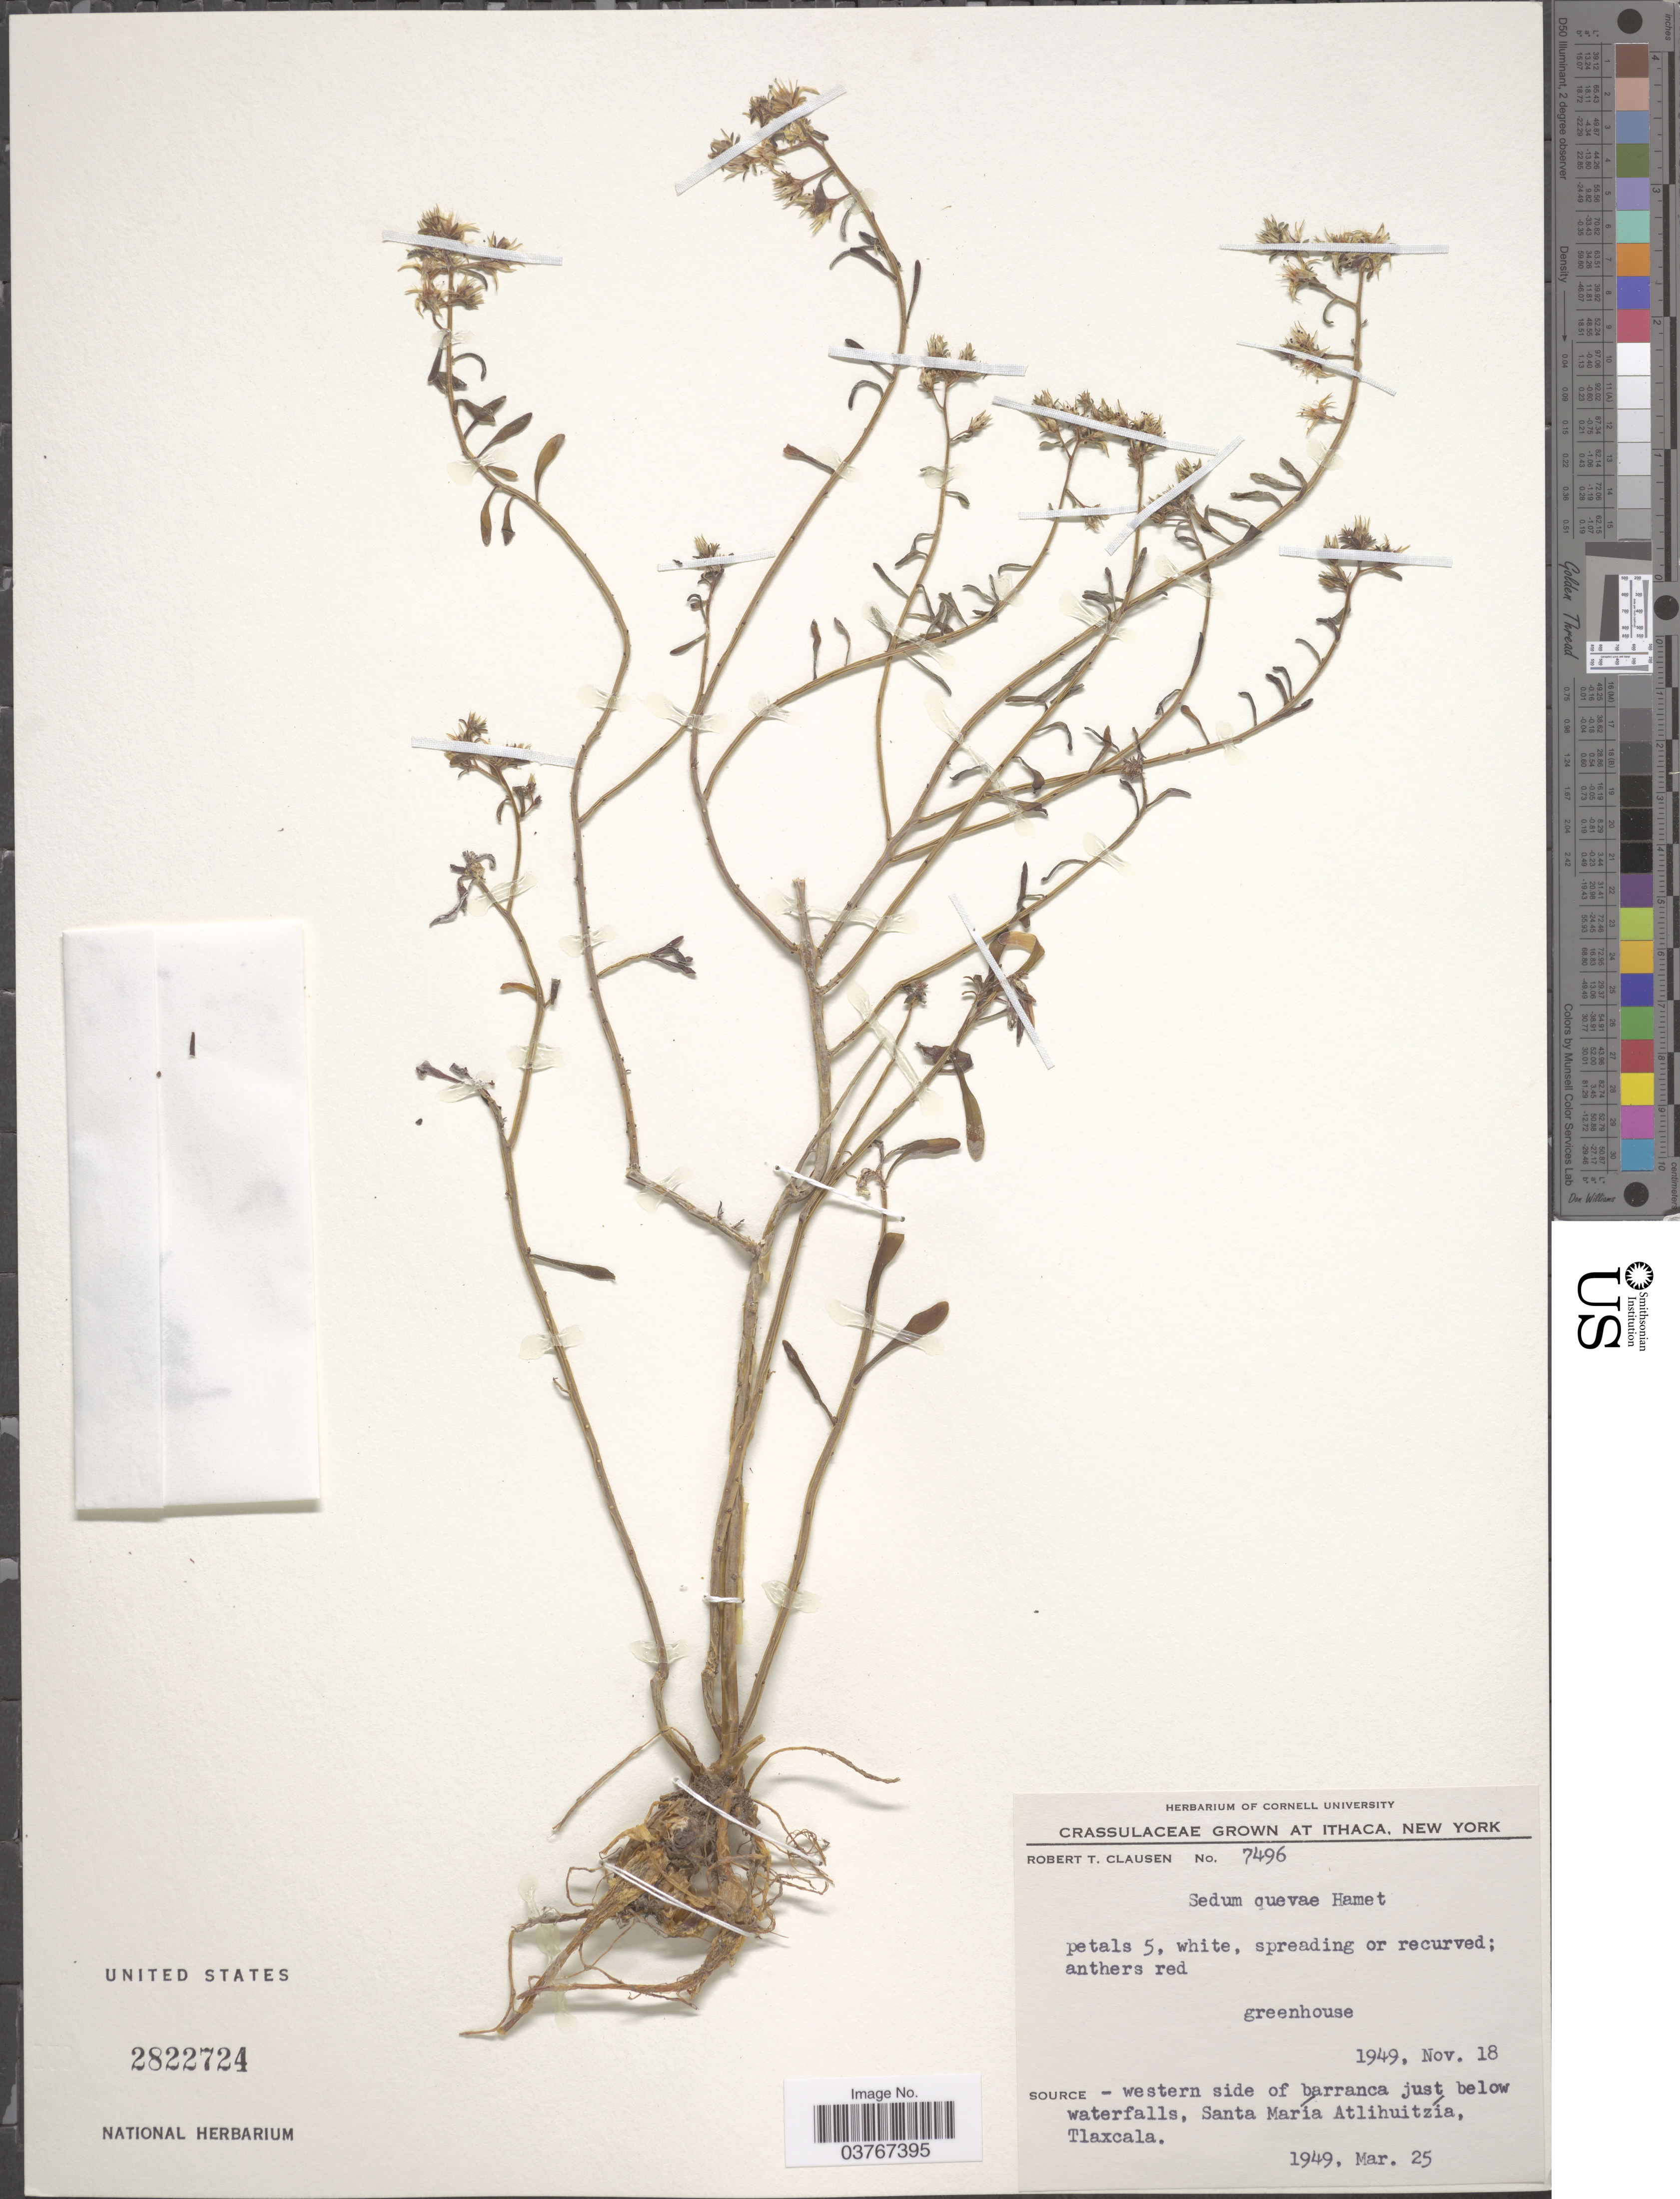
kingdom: Plantae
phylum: Tracheophyta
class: Magnoliopsida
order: Saxifragales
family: Crassulaceae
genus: Sedum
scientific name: Sedum quevae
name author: Raym.-Hamet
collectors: R. T. Clausen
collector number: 7496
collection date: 1949-11-18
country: United States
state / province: New York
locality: Ithaca, Greenhouse.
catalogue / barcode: US 2822724